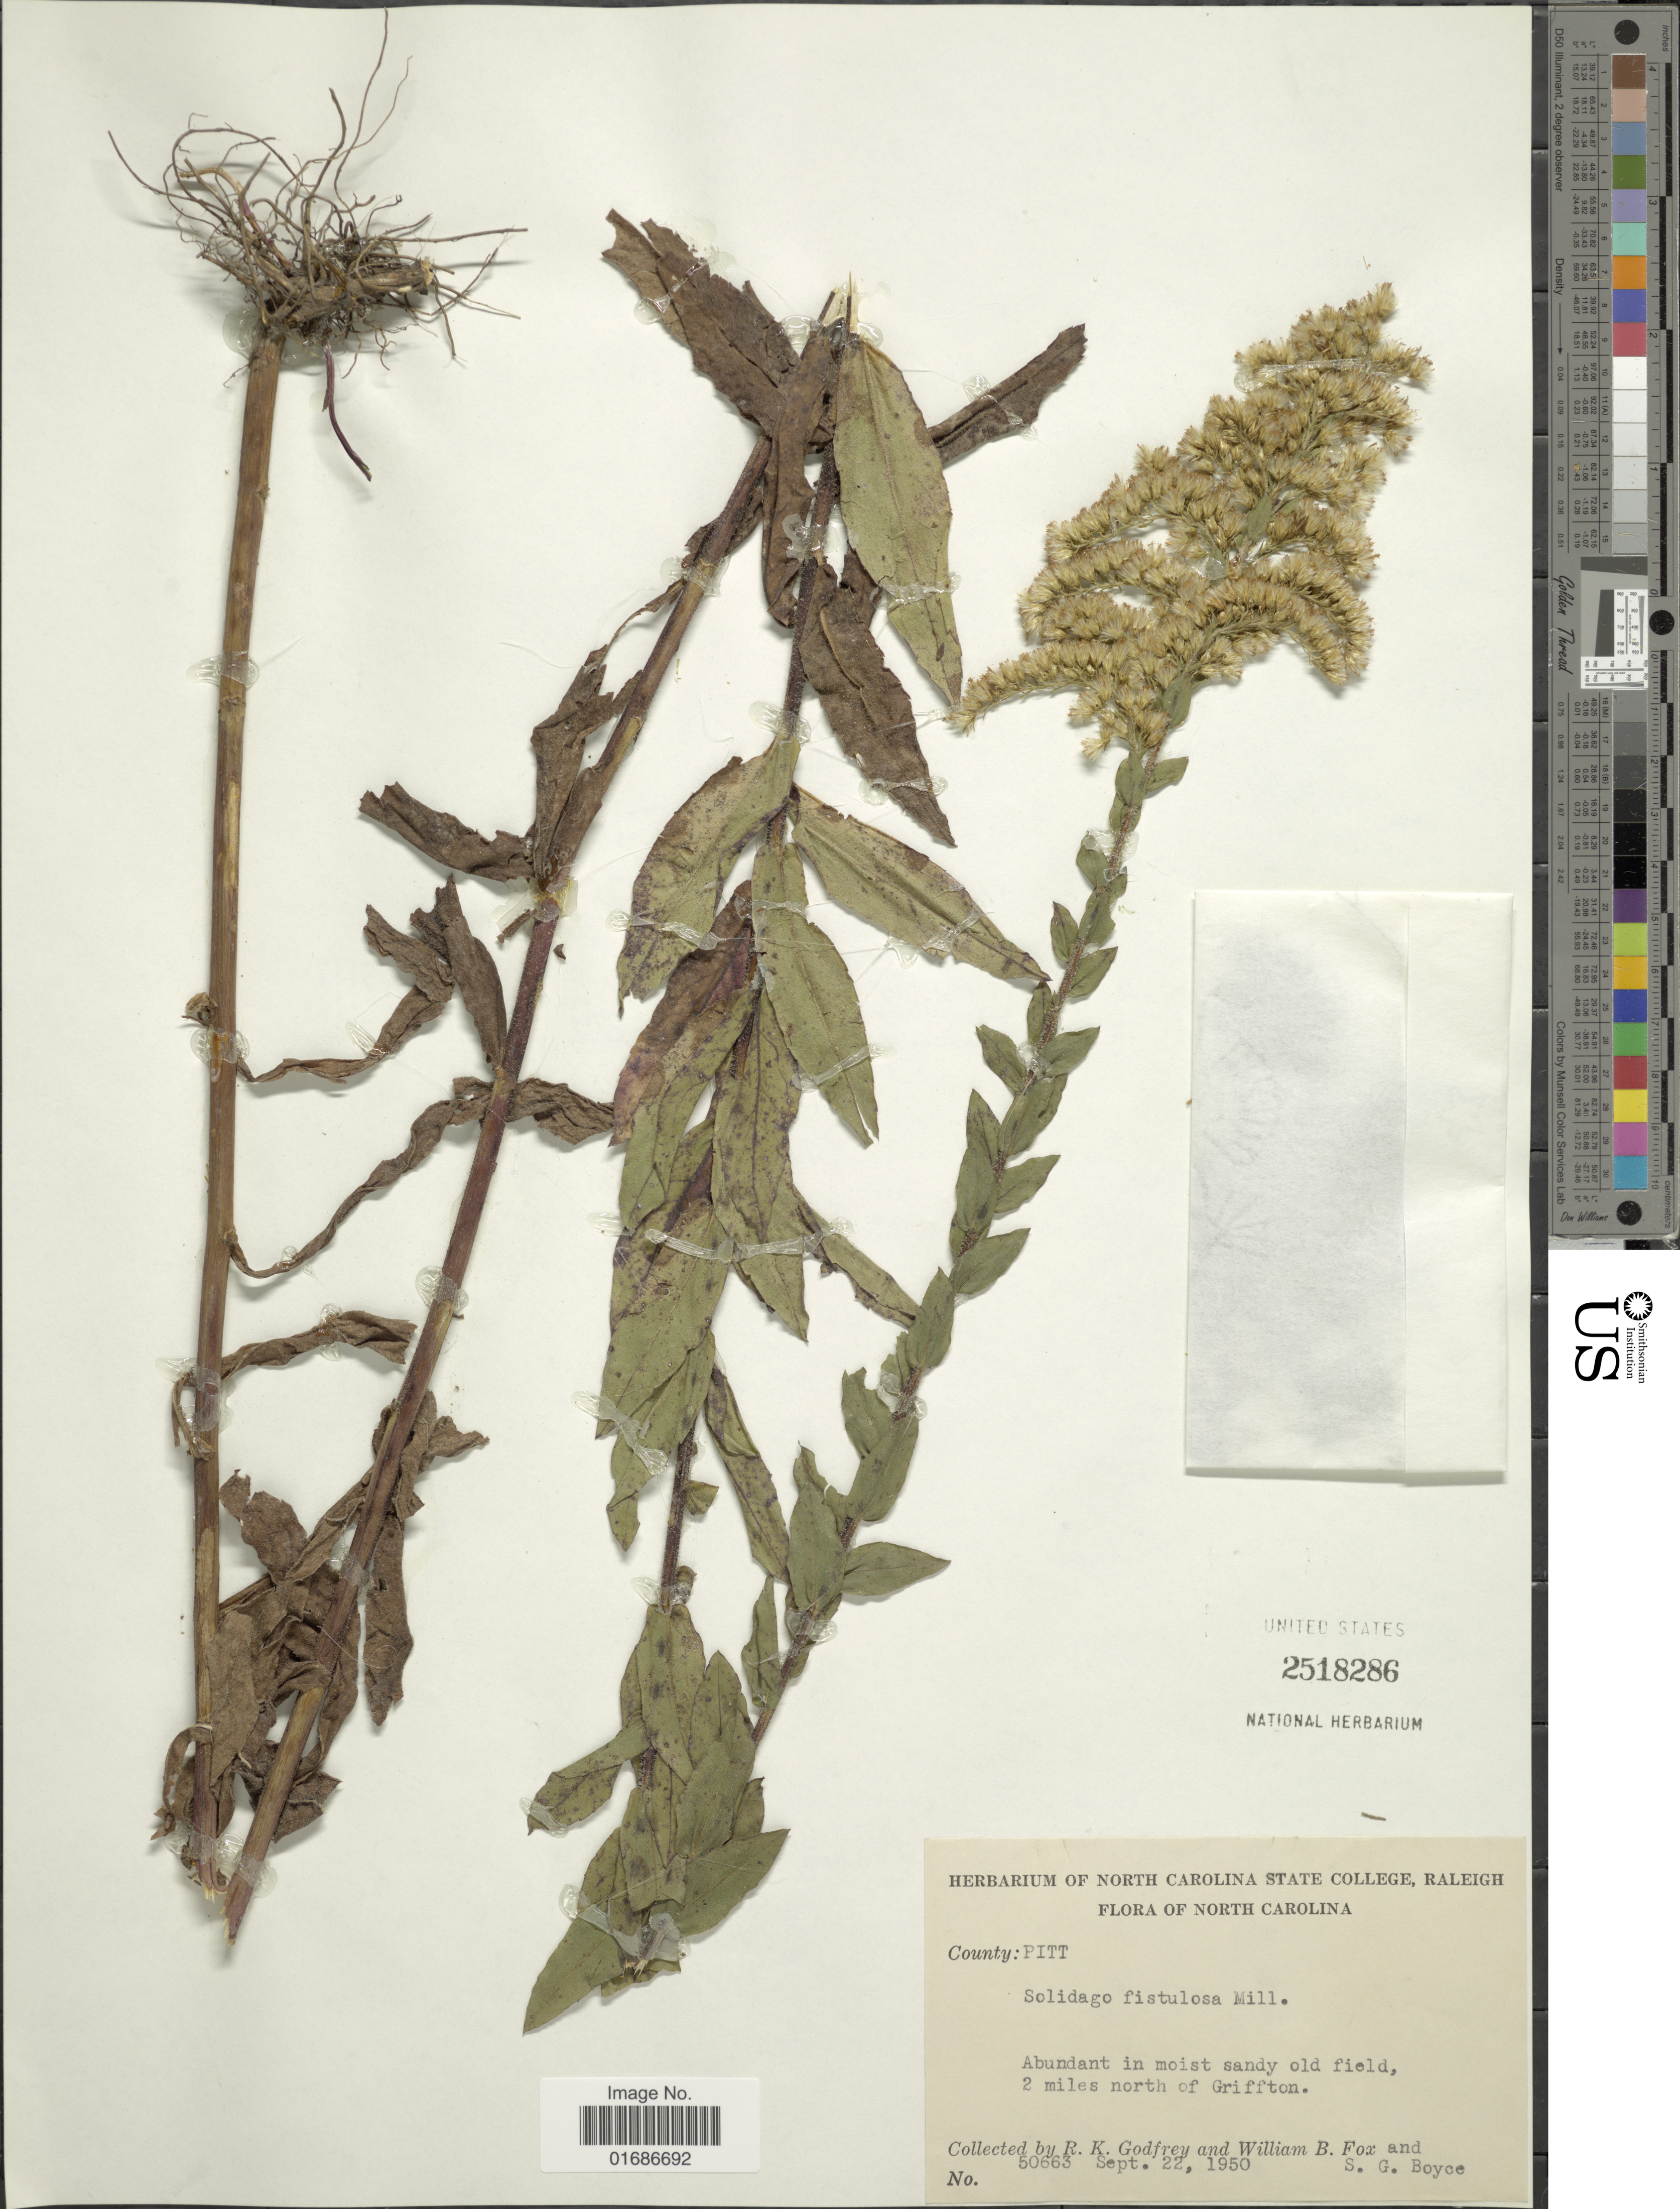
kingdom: Plantae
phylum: Tracheophyta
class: Magnoliopsida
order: Asterales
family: Asteraceae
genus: Solidago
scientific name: Solidago fistulosa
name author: Mill.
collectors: R. K. Godfrey, W. B. Fox & S. Boyce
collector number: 50663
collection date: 1950-09-22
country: United States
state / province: North Carolina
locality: Abundant in moist sandy old field, 2 miles north of Griffton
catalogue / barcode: US 2518286